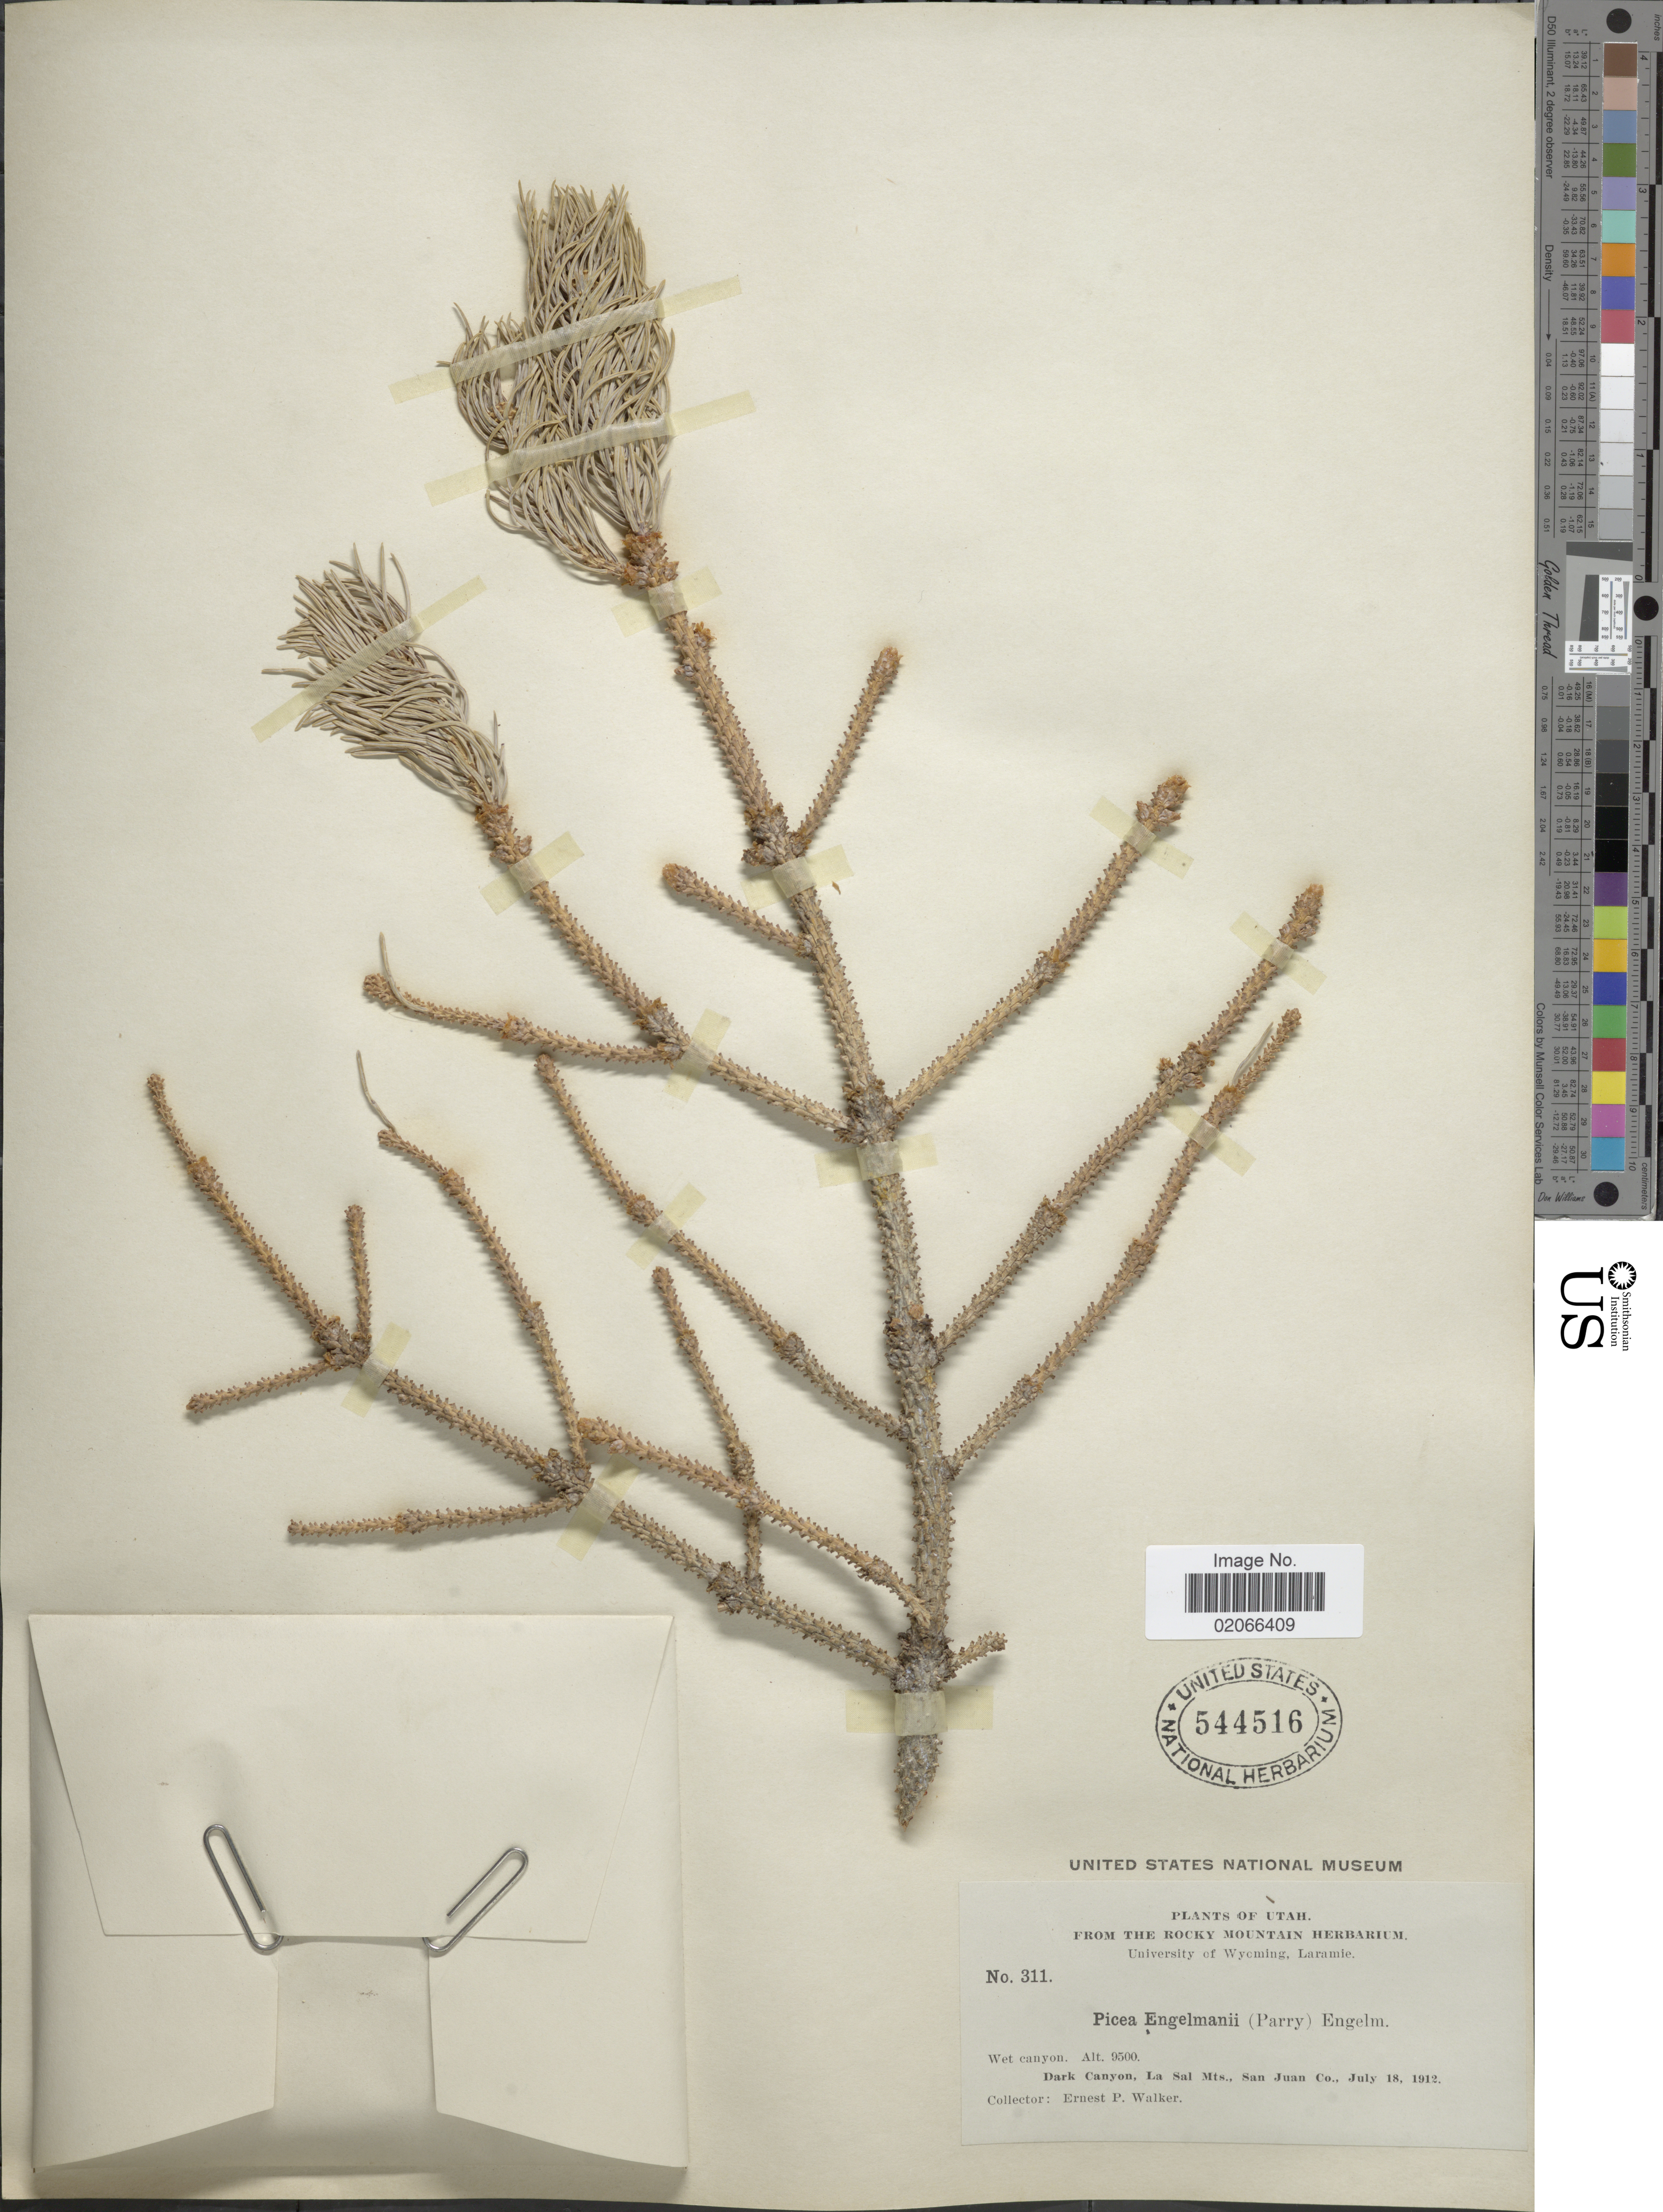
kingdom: Plantae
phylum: Tracheophyta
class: Pinopsida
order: Pinales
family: Pinaceae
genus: Picea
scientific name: Picea engelmannii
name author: Parry ex Engelm.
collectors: E. P. Walker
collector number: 311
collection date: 1912-07-18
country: United States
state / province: Utah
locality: Wet canyon, dark canyon, La Sal Mts., San Juan Co.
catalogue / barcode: US 544516